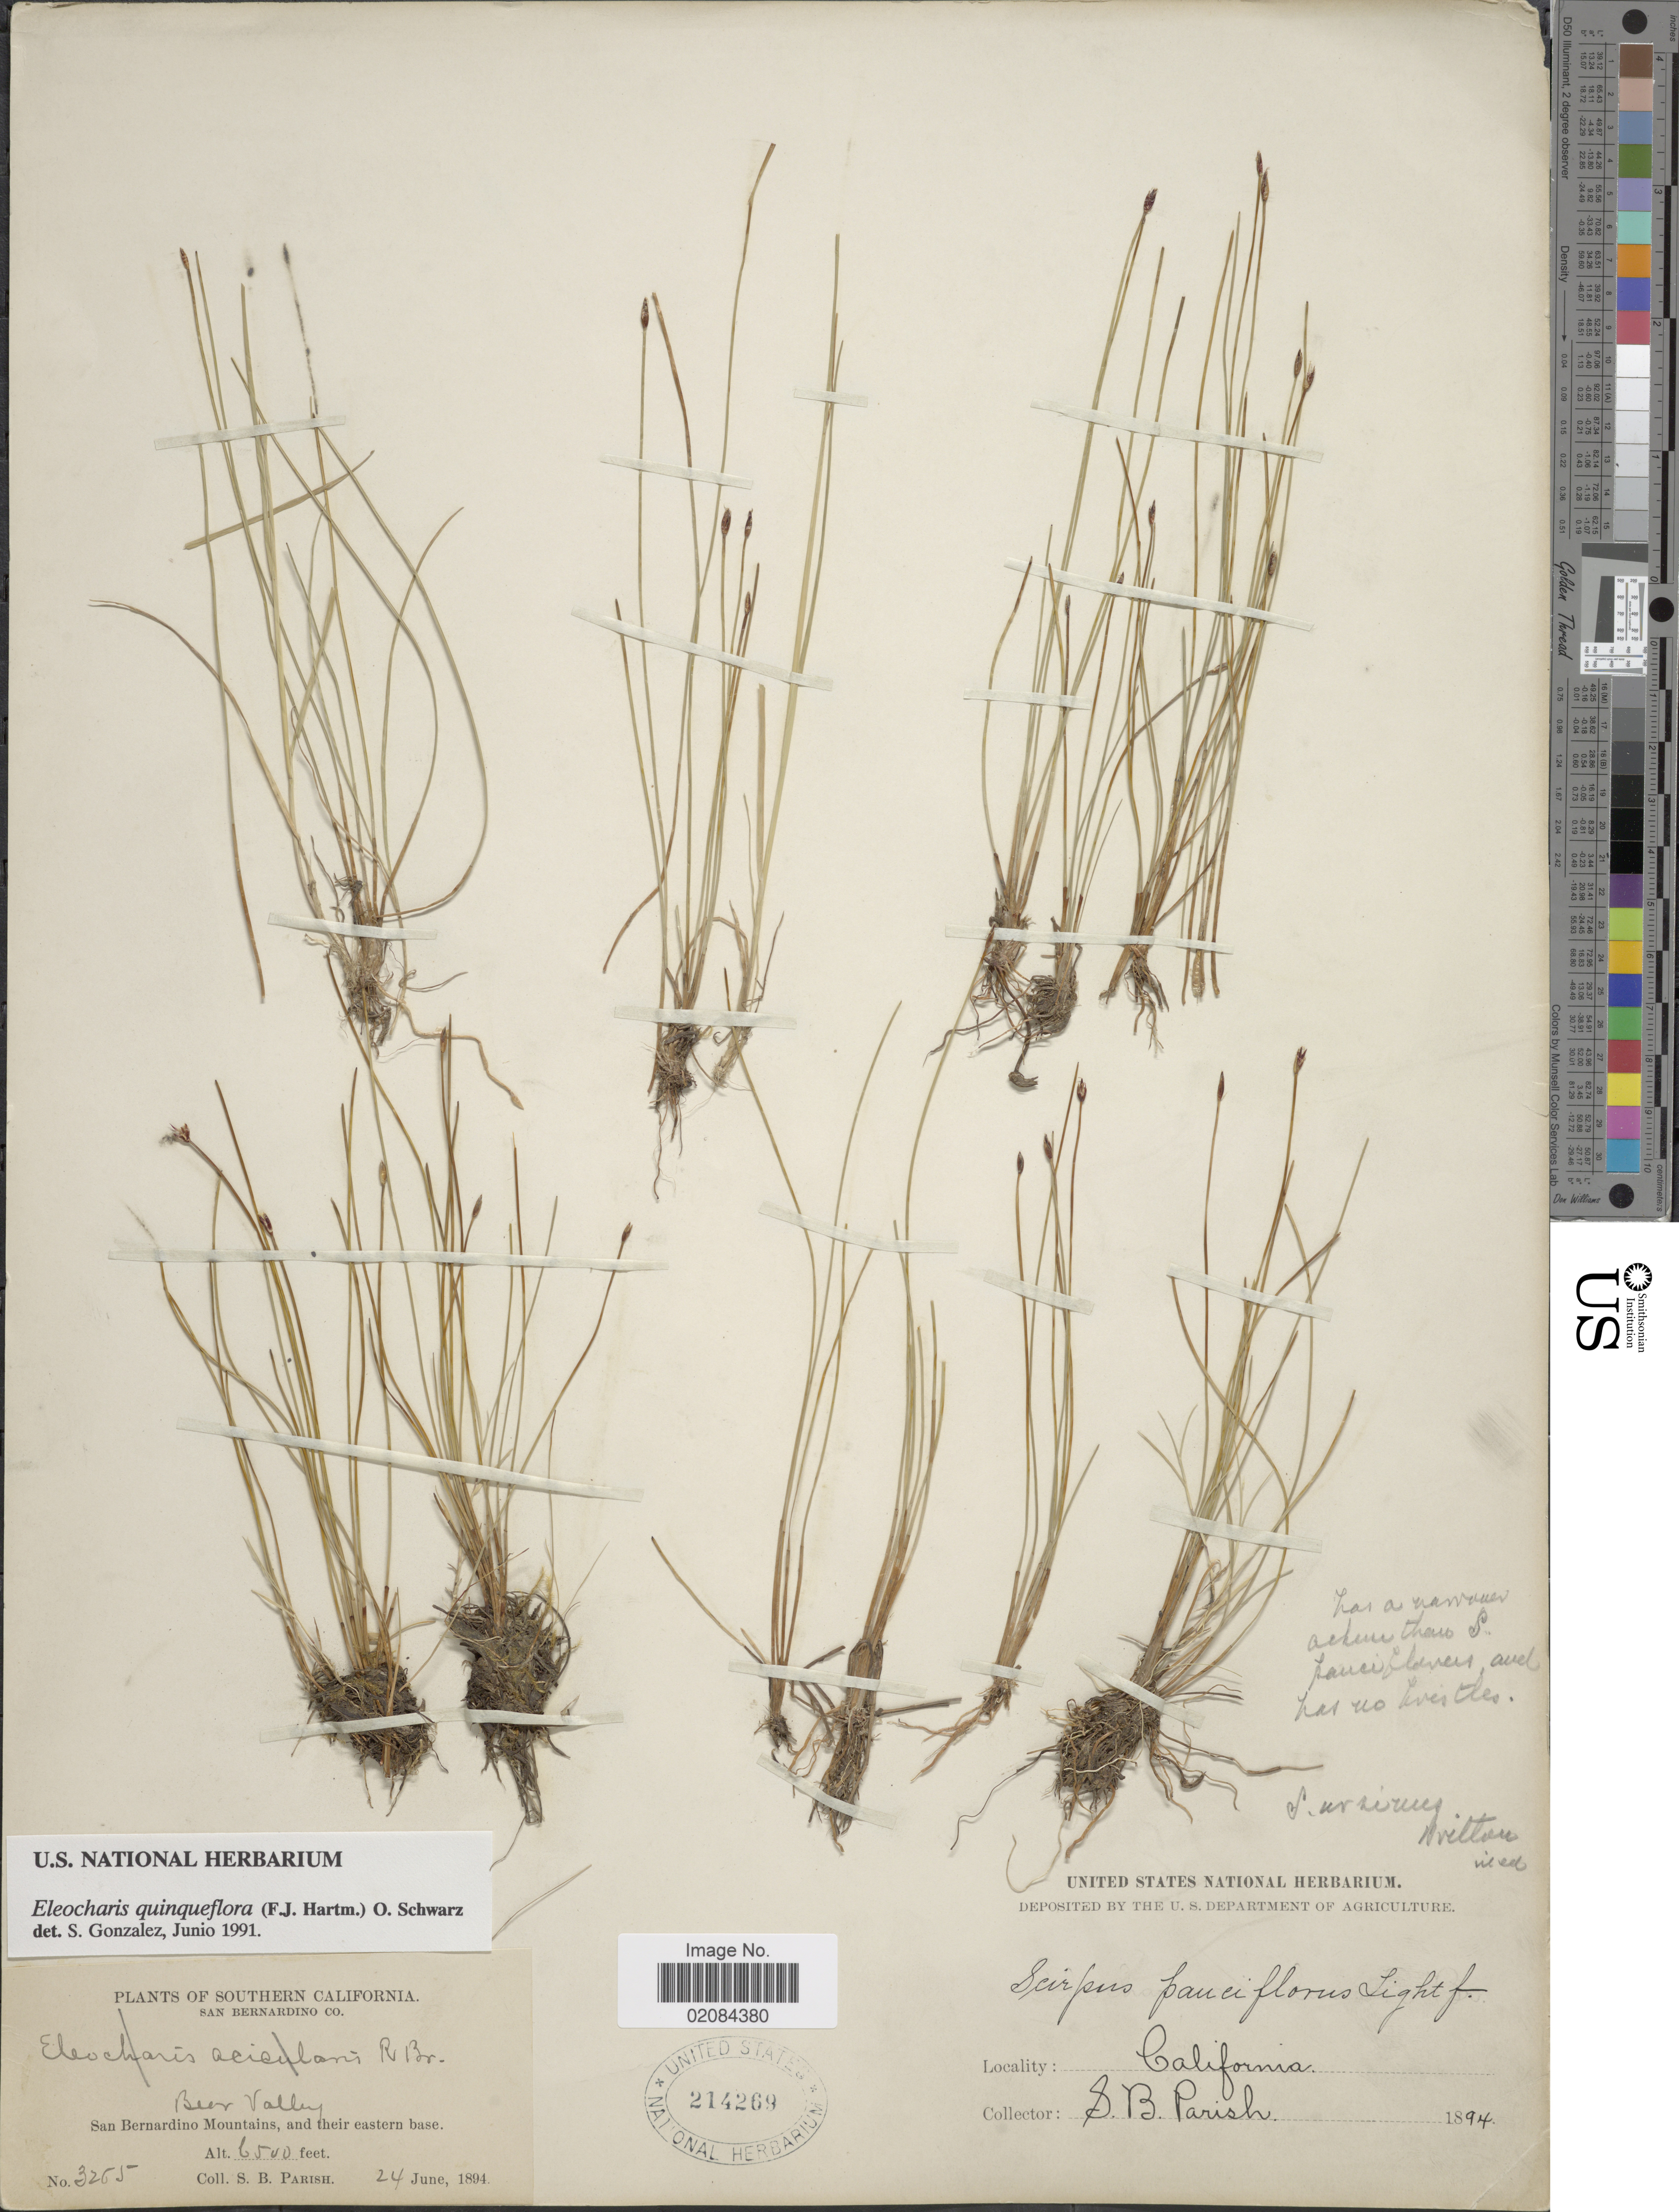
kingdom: Plantae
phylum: Tracheophyta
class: Liliopsida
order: Poales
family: Cyperaceae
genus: Eleocharis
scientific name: Eleocharis quinqueflora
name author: (Hartmann) O. Schwarz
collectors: S. B. Parish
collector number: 3265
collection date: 1894-06-24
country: United States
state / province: California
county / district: San Bernardino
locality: San Bernardino Mountains, and their eastern base, San Bernardino Co. Beer Valley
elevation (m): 1981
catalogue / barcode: US 214269